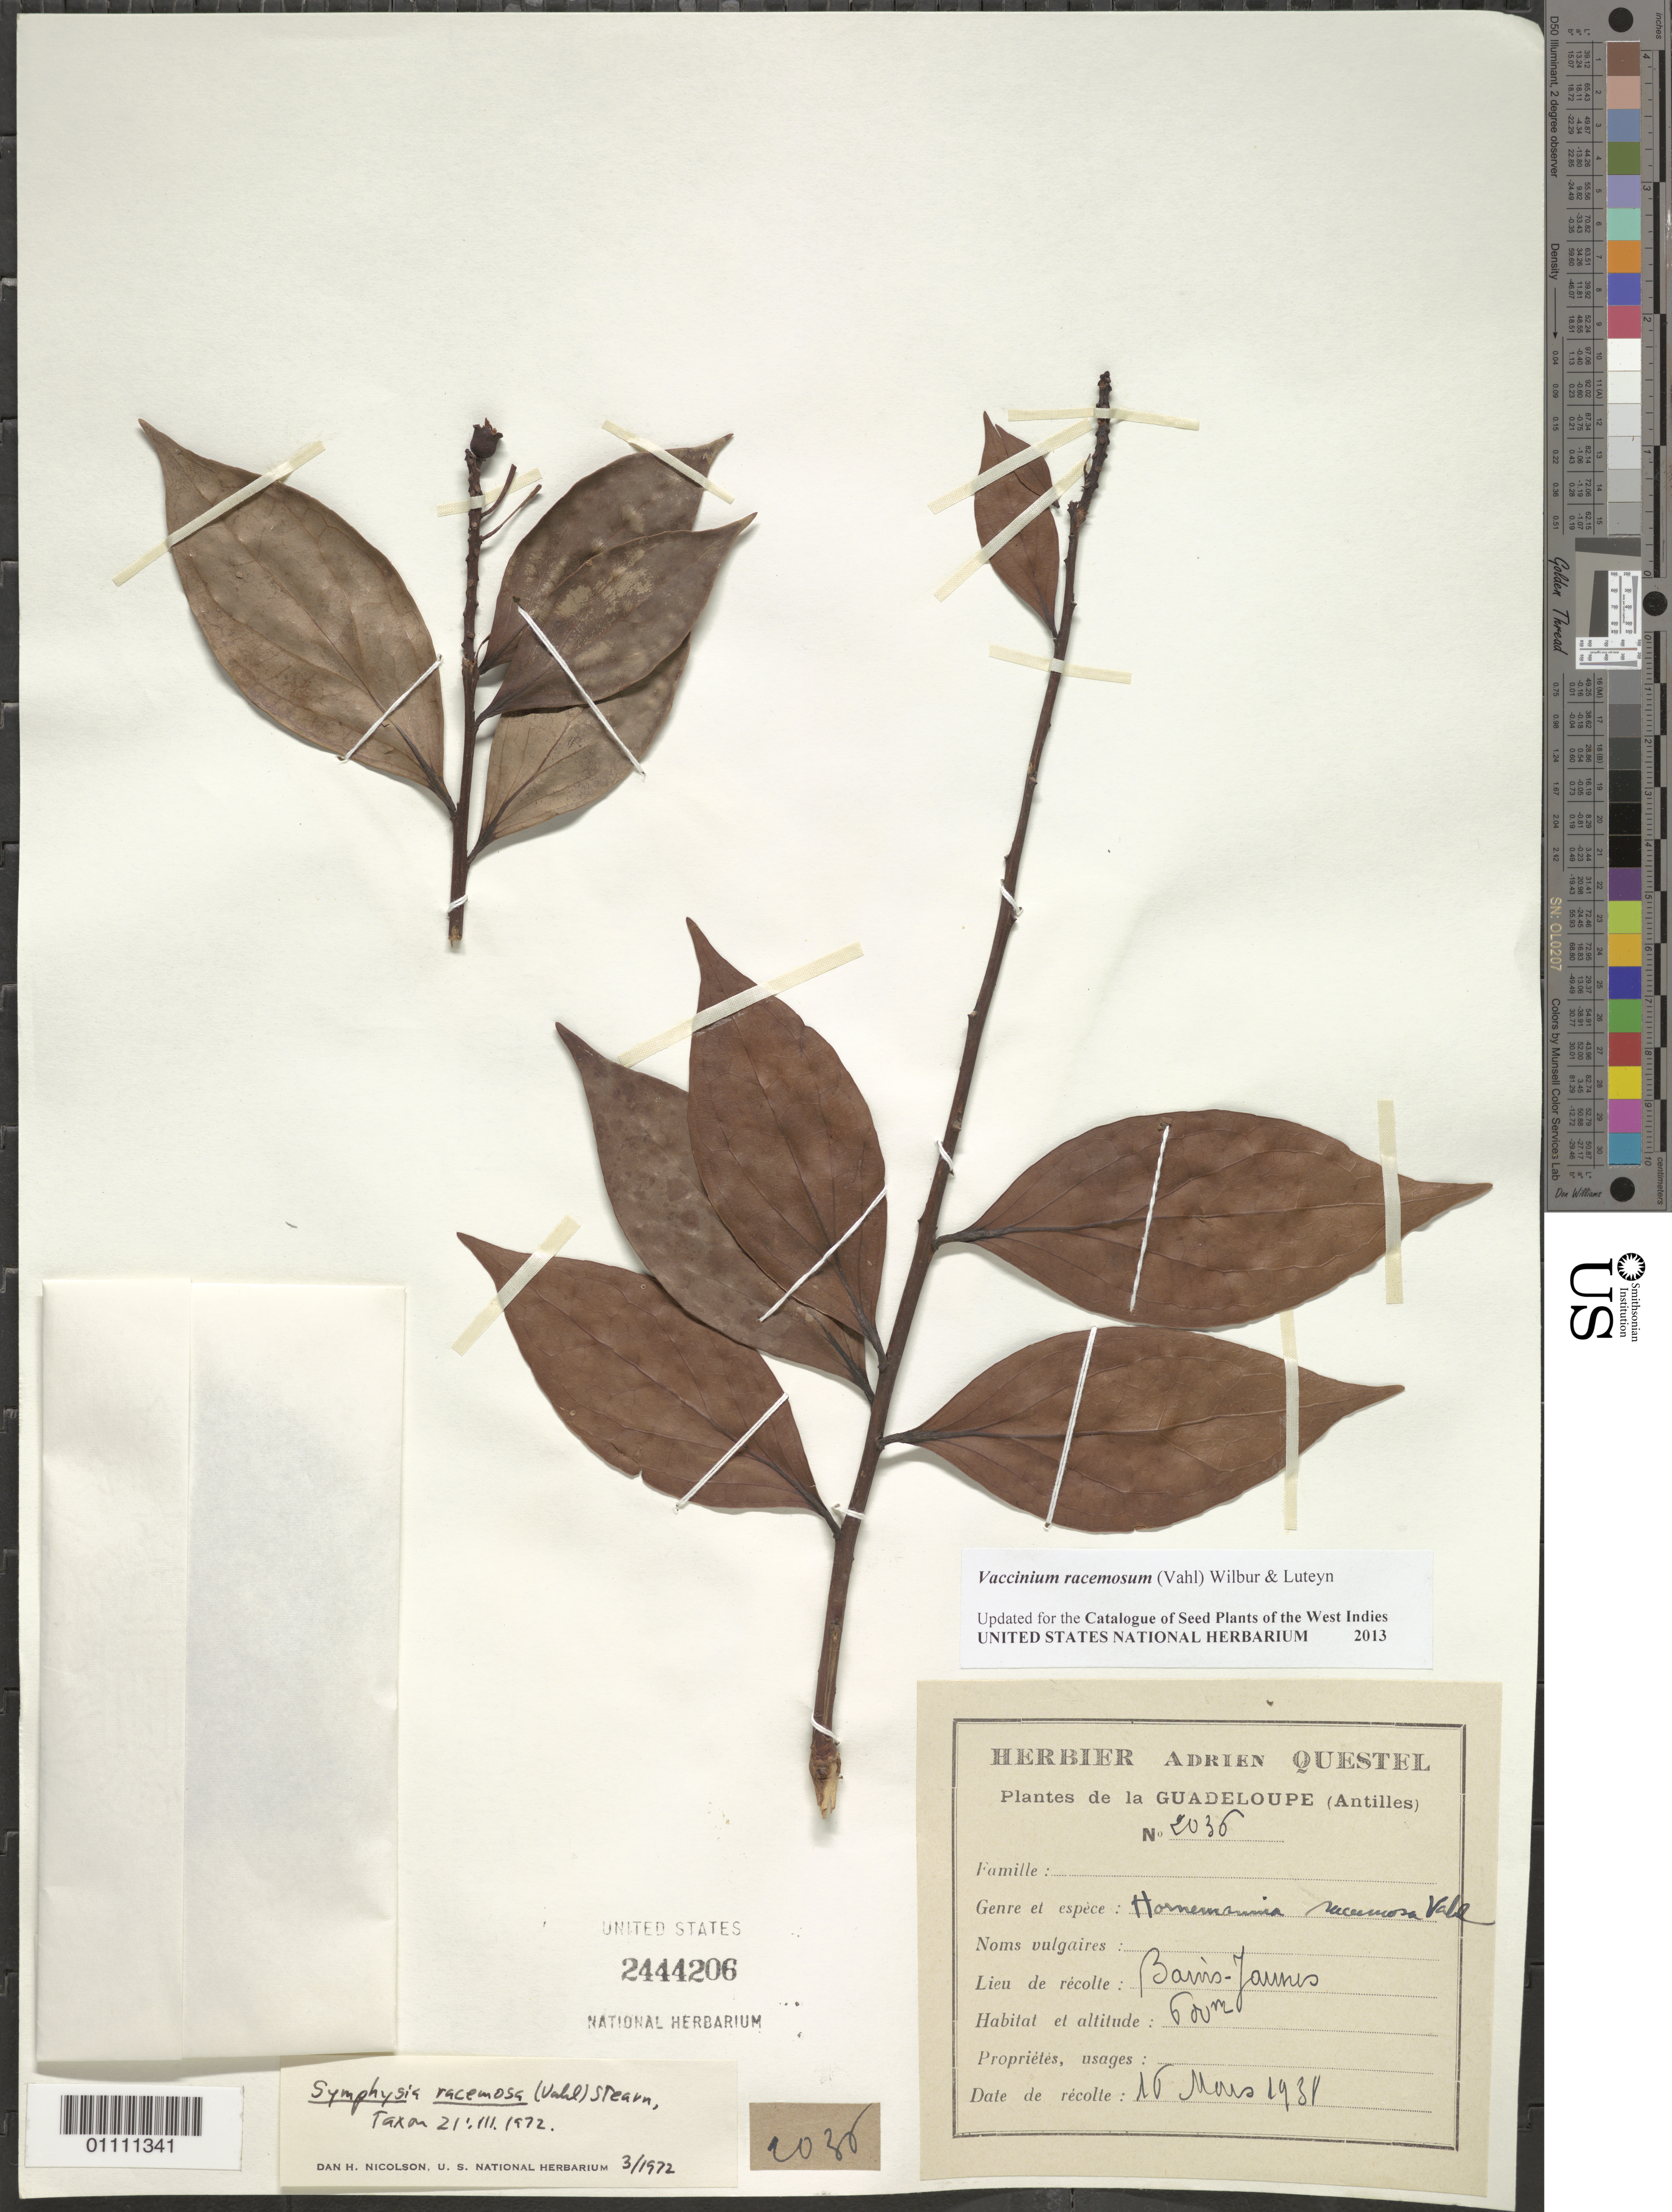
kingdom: Plantae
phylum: Tracheophyta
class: Magnoliopsida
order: Ericales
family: Ericaceae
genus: Vaccinium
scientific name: Vaccinium racemosum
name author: (Vahl) Wilbur & Luteyn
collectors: A. Questel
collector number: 2036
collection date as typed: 16 Mar 1938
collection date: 1938-03-16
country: Guadeloupe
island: Basse Terre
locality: Bains Jaunes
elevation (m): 600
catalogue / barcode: US 2444206